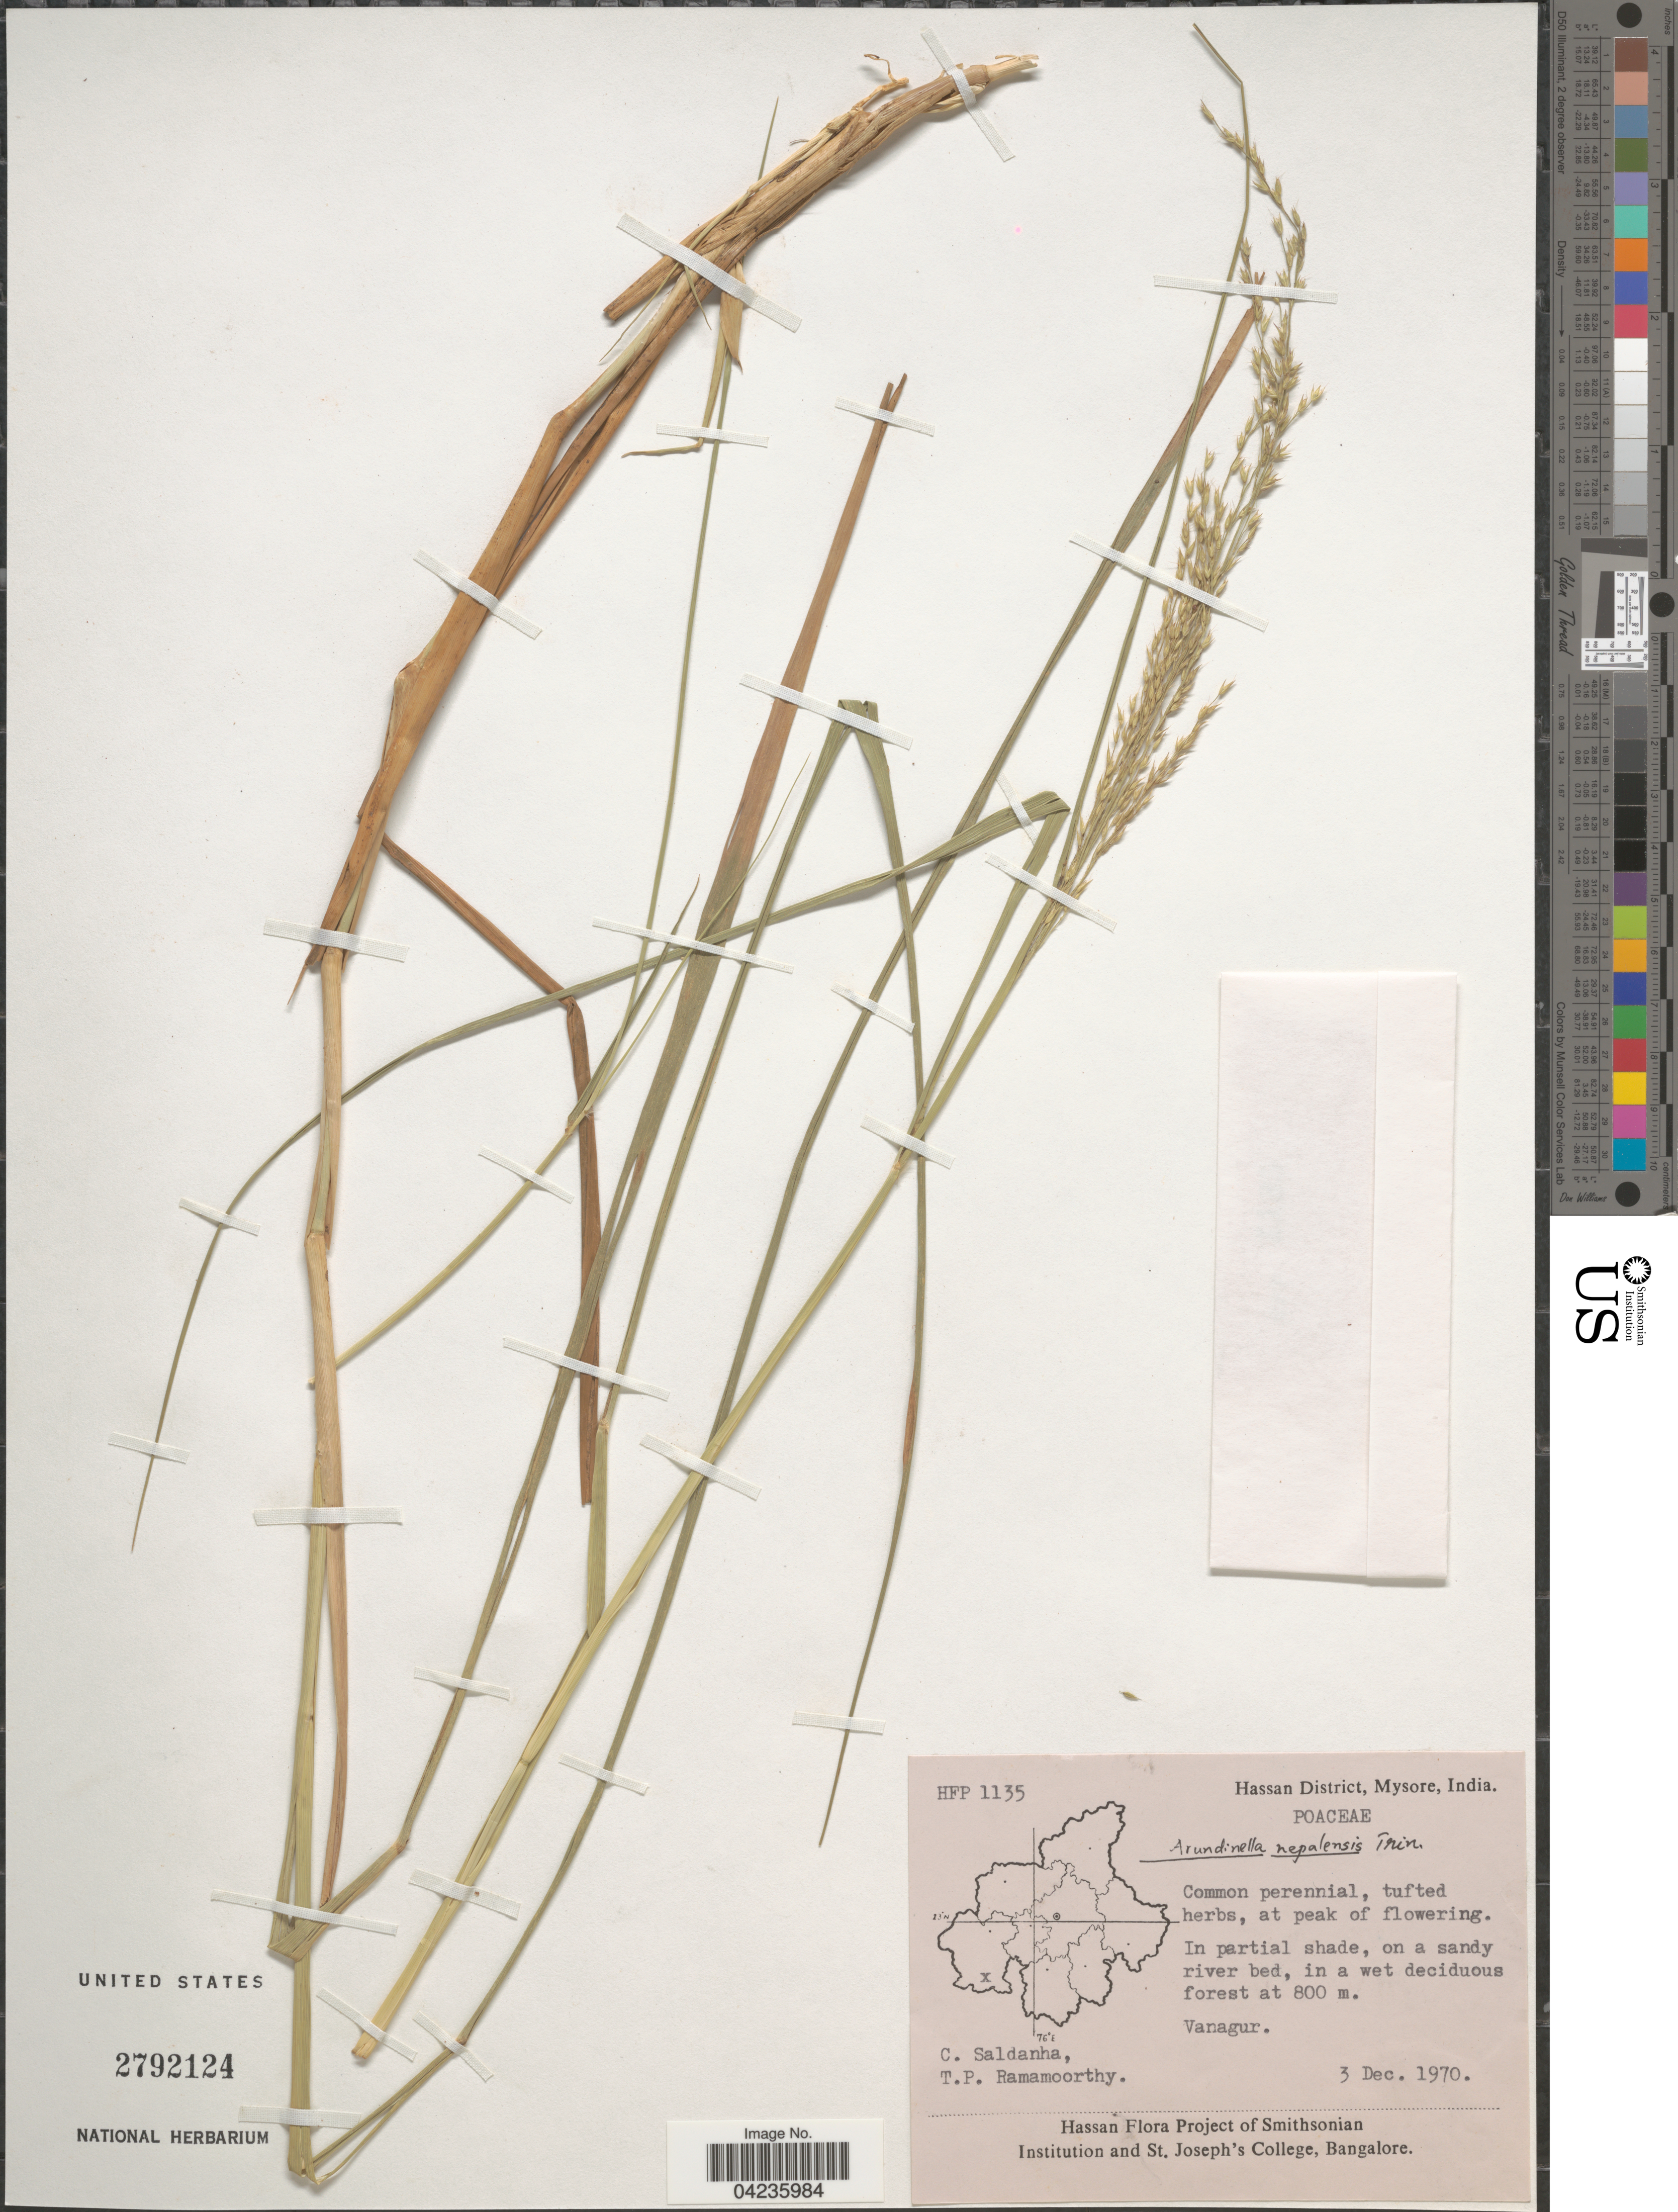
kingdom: Plantae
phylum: Tracheophyta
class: Liliopsida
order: Poales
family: Poaceae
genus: Arundinella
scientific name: Arundinella nepalensis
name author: Trin.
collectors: C. Saldanha & T. P. Ramamoorthy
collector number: HFP1135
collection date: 1970-12-03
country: India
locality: Hassan District, Mysore. Vanagur.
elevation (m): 800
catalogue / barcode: US 2792124